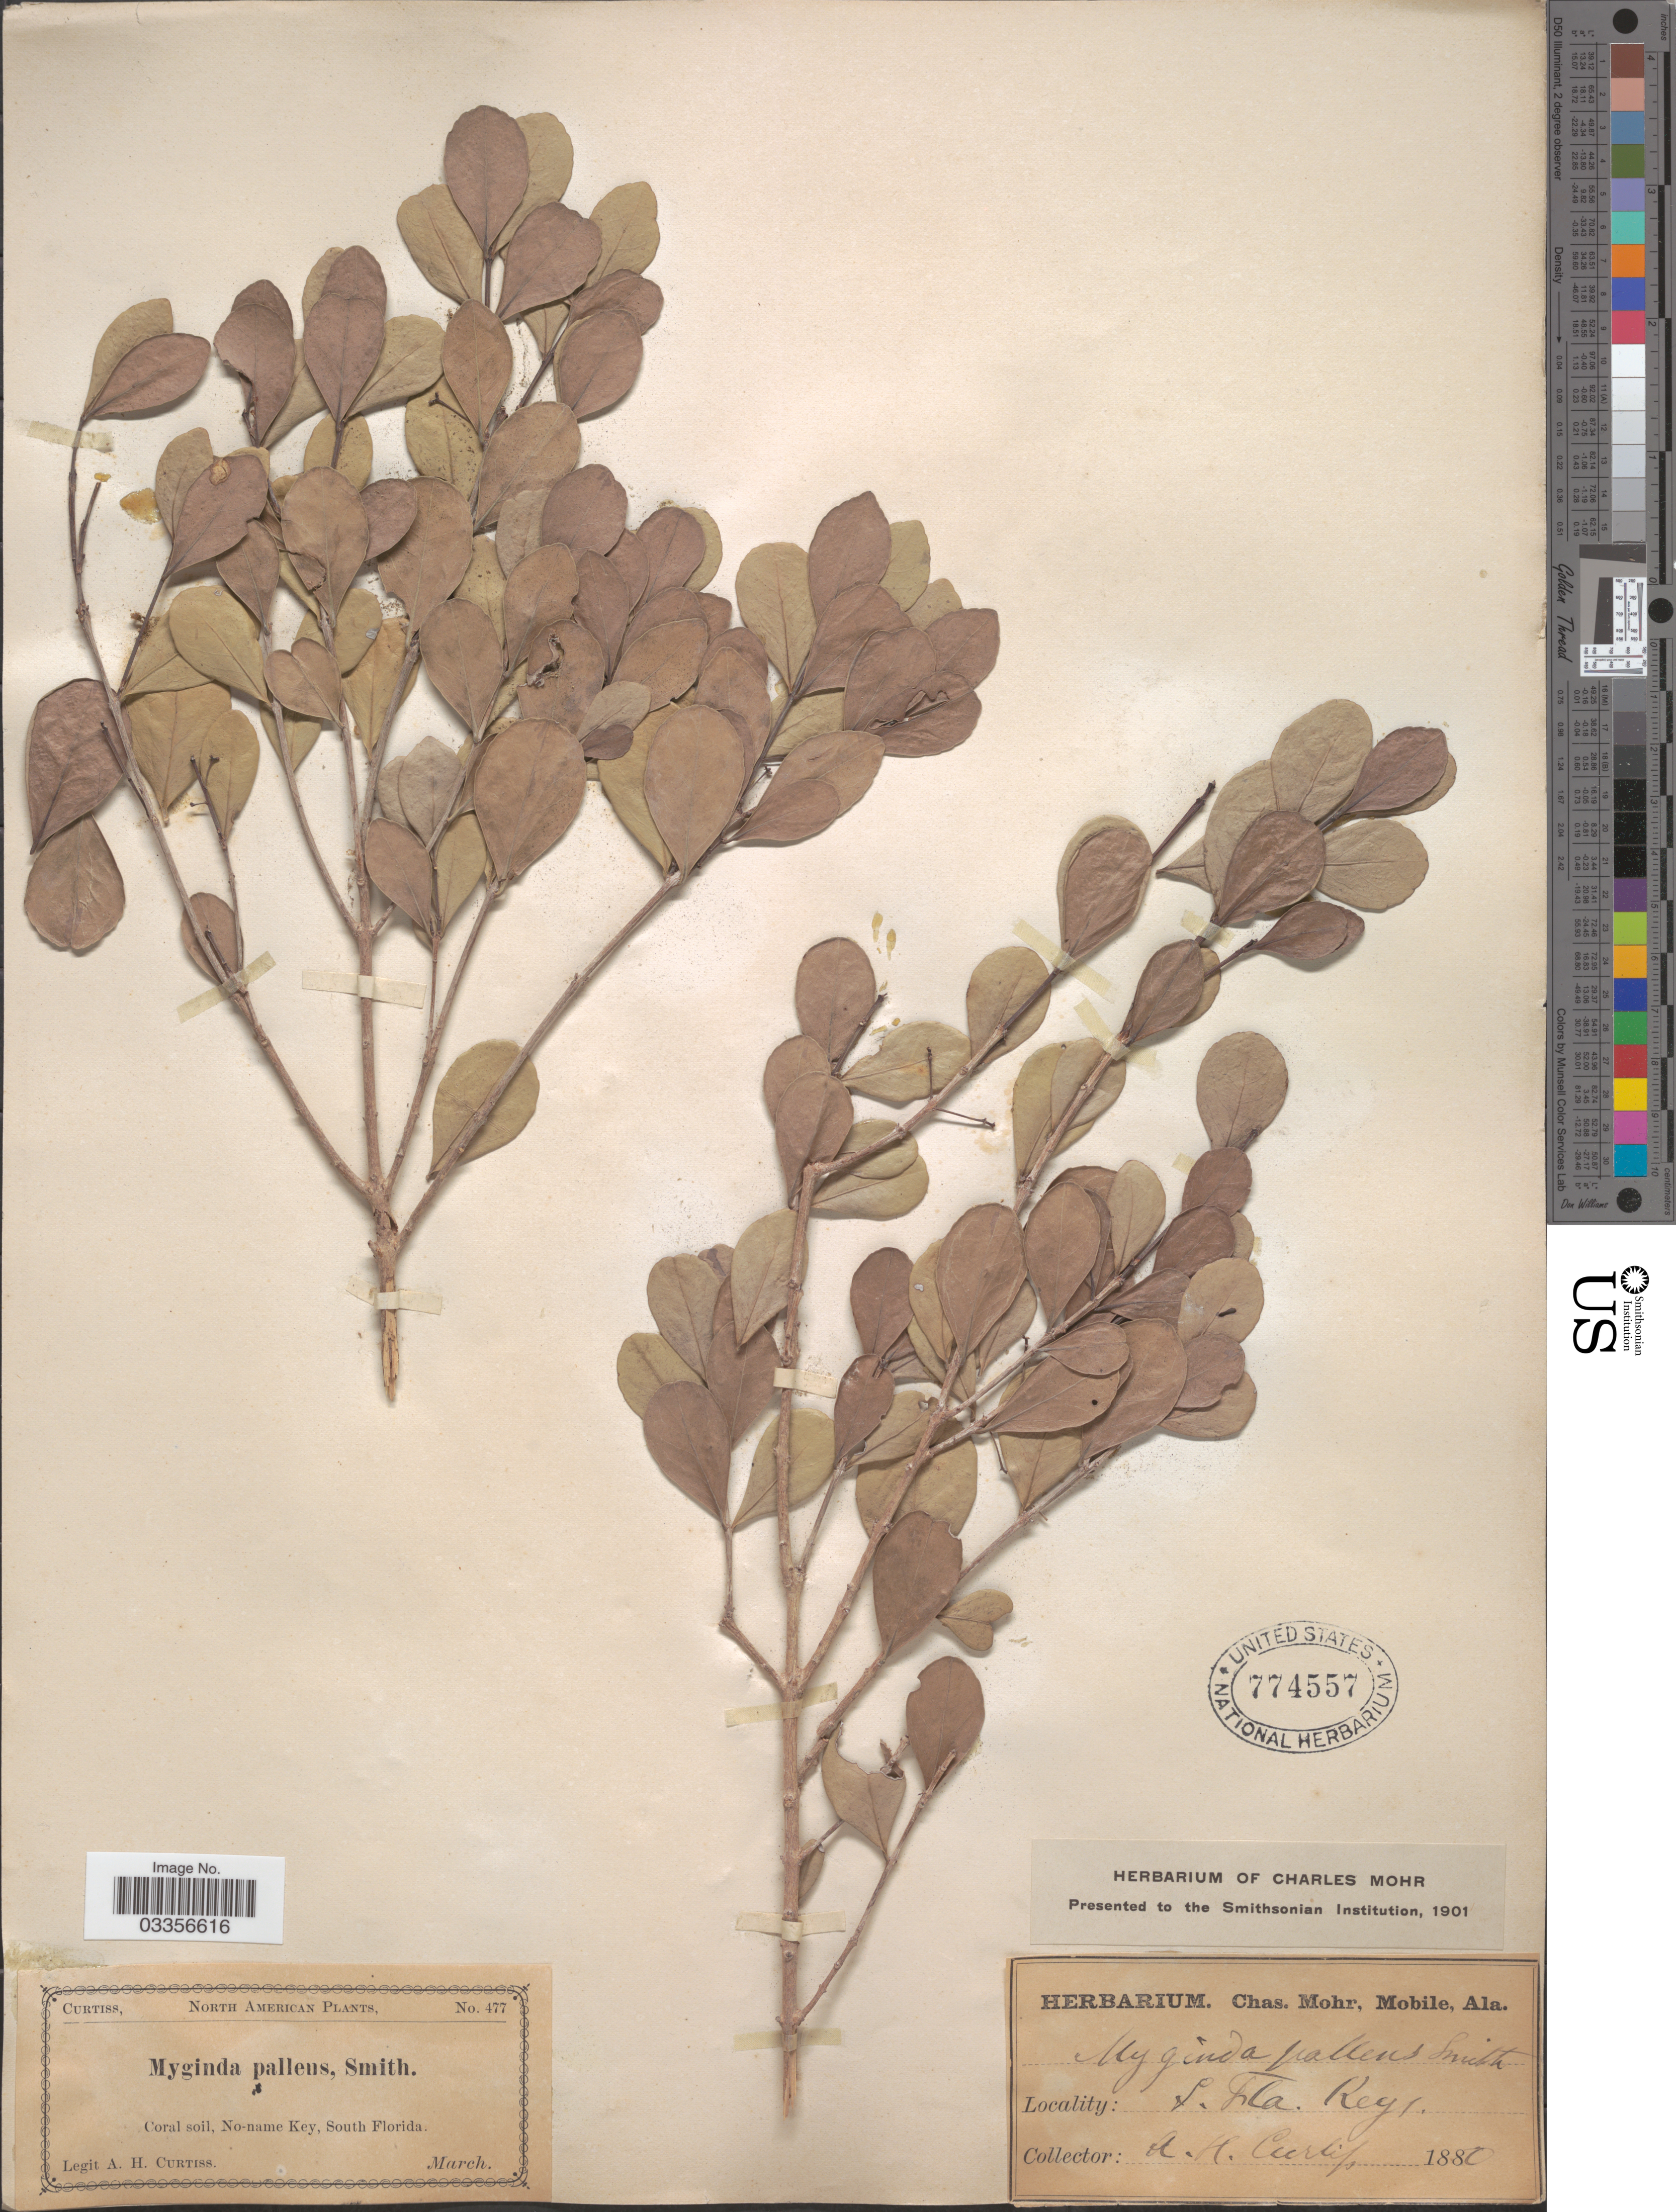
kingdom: Plantae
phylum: Tracheophyta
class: Magnoliopsida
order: Celastrales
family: Celastraceae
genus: Gyminda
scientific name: Gyminda grisebachii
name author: Sarg.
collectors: A. H. Curtiss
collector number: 477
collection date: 1882-03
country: United States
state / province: Florida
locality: No-name Key, South Florida.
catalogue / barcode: US 774557